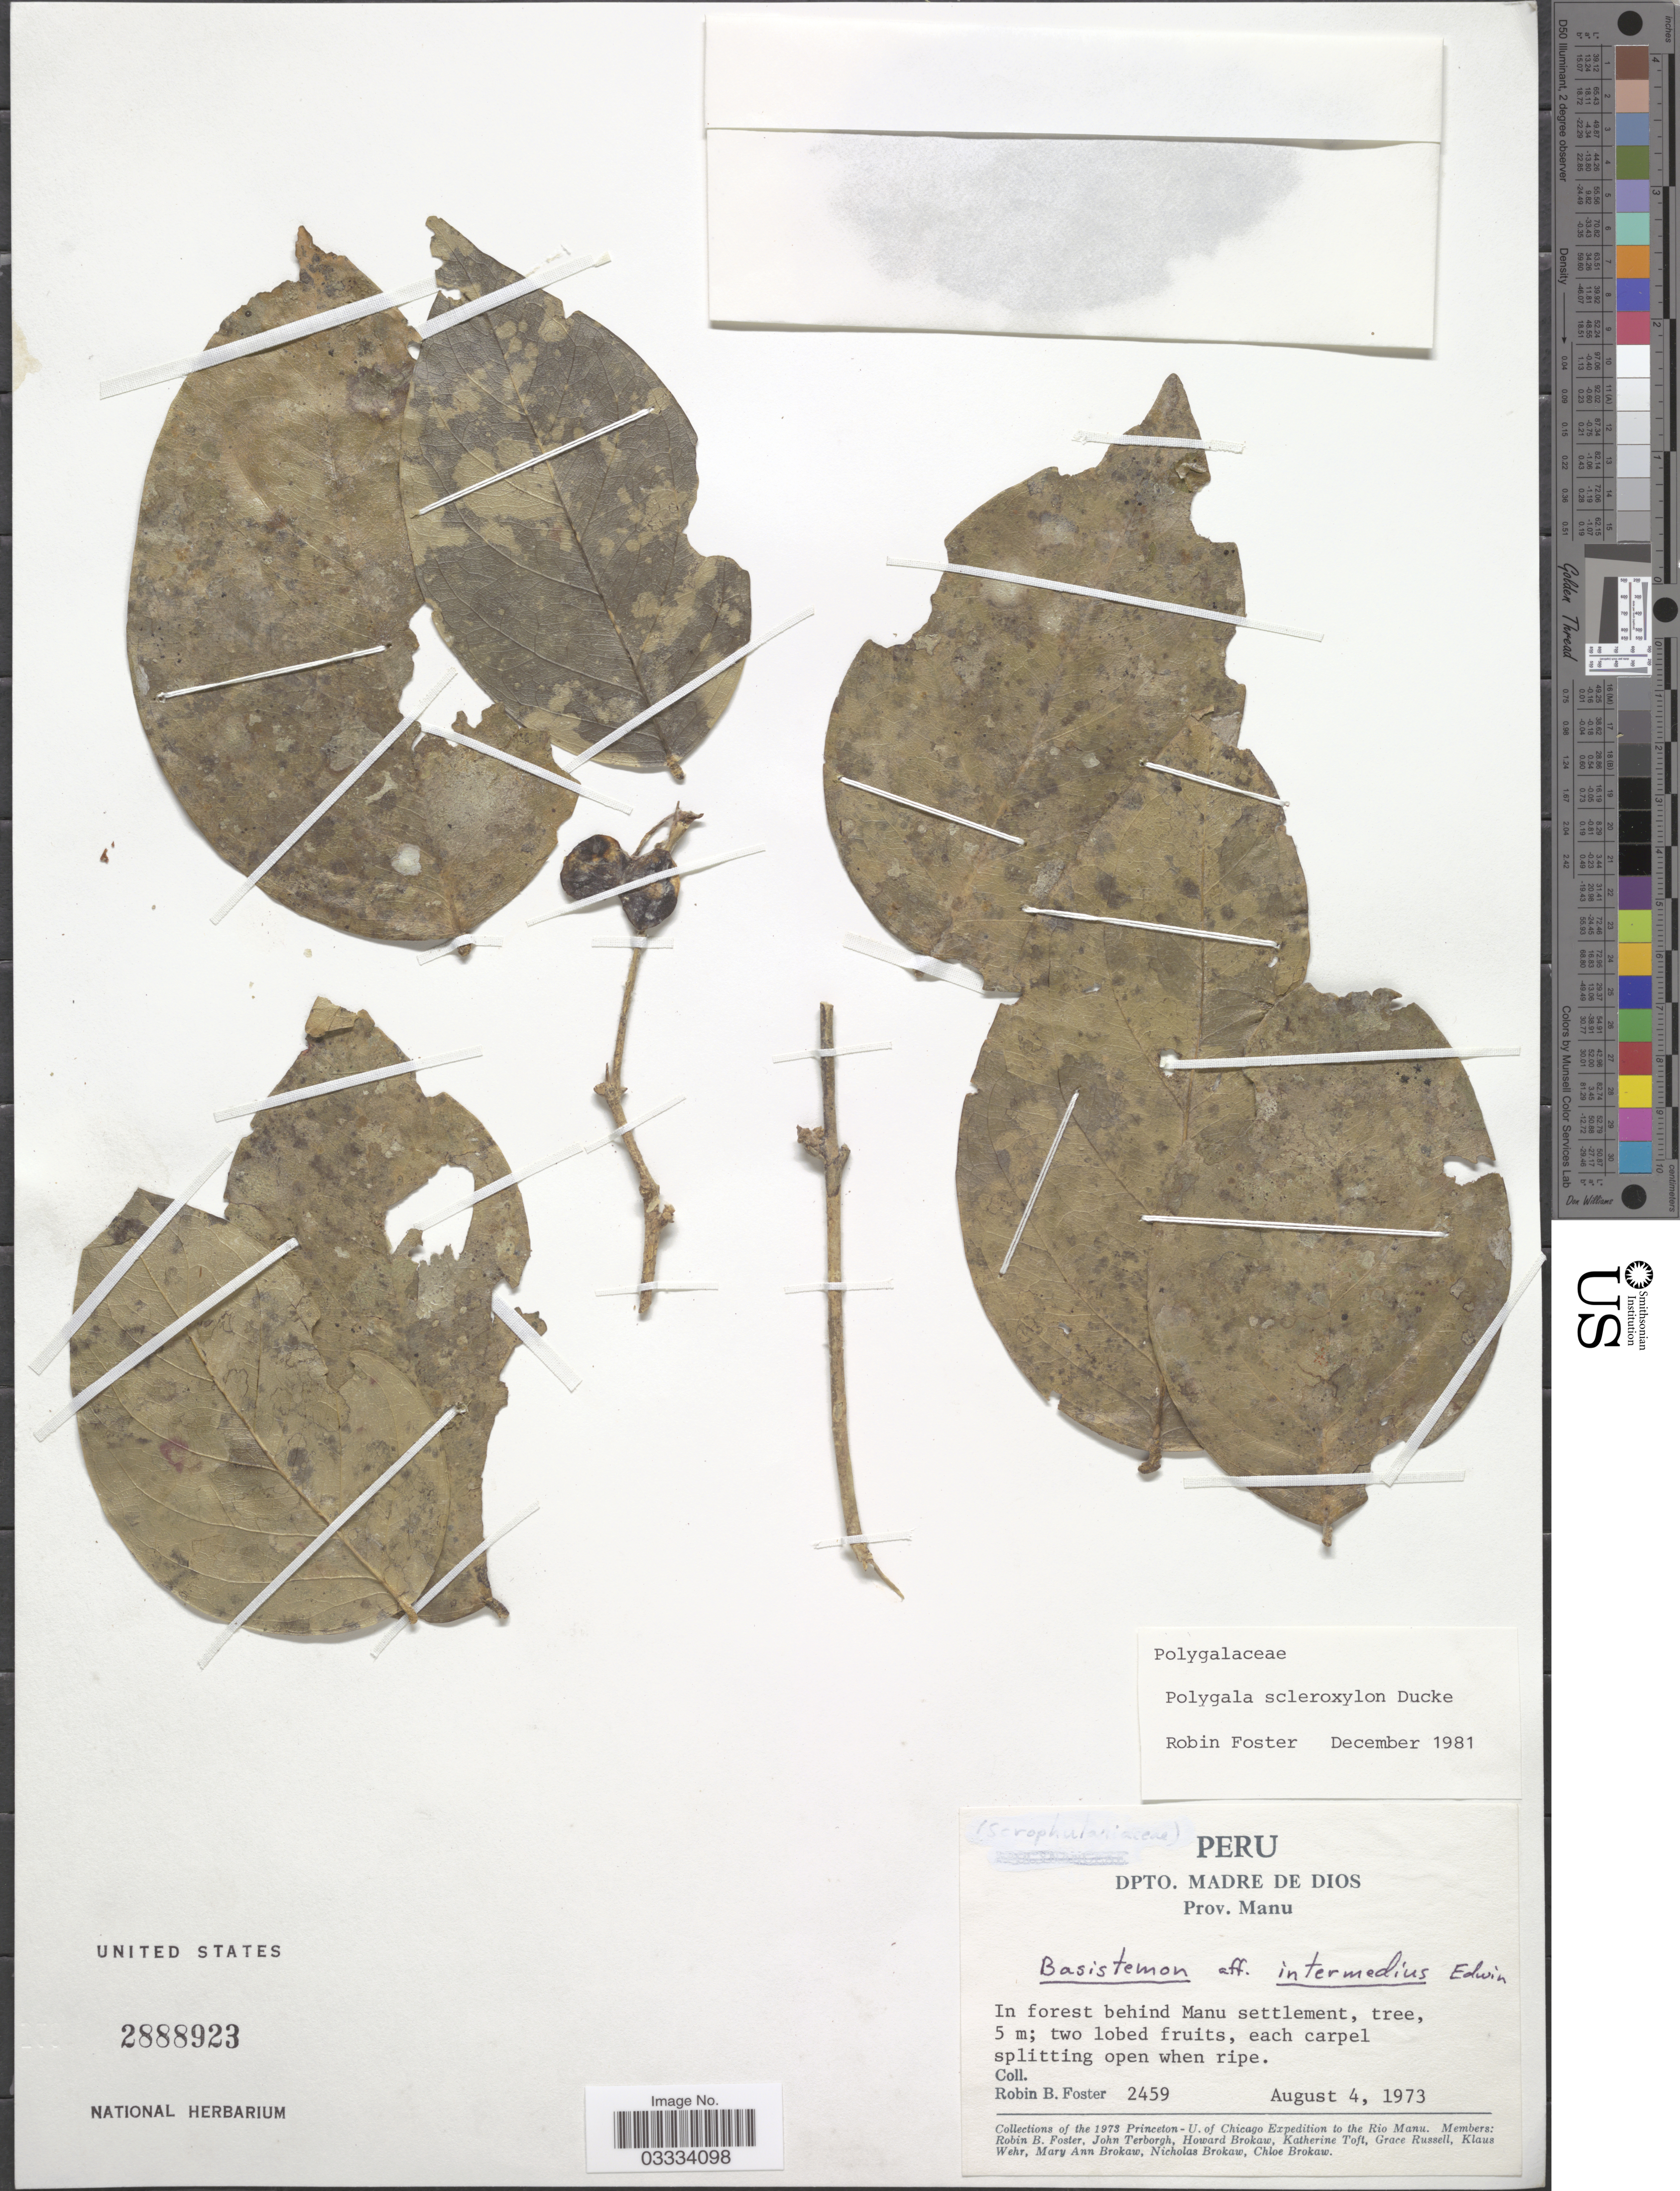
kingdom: Plantae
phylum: Tracheophyta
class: Magnoliopsida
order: Fabales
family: Polygalaceae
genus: Acanthocladus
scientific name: Acanthocladus scleroxylon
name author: (Ducke) B. Eriksen & B. Ståhl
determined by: Strong, Mark T., (BOT), Smithsonian Institution - National Museum of Natural History (UNITED STATES)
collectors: R. B. Foster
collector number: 2459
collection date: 1973-08-04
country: Peru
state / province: Madre de Dios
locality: Dpto. Madre de Dios. Prov. Manu. In forest behind Manu settlement.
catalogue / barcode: US 2888923